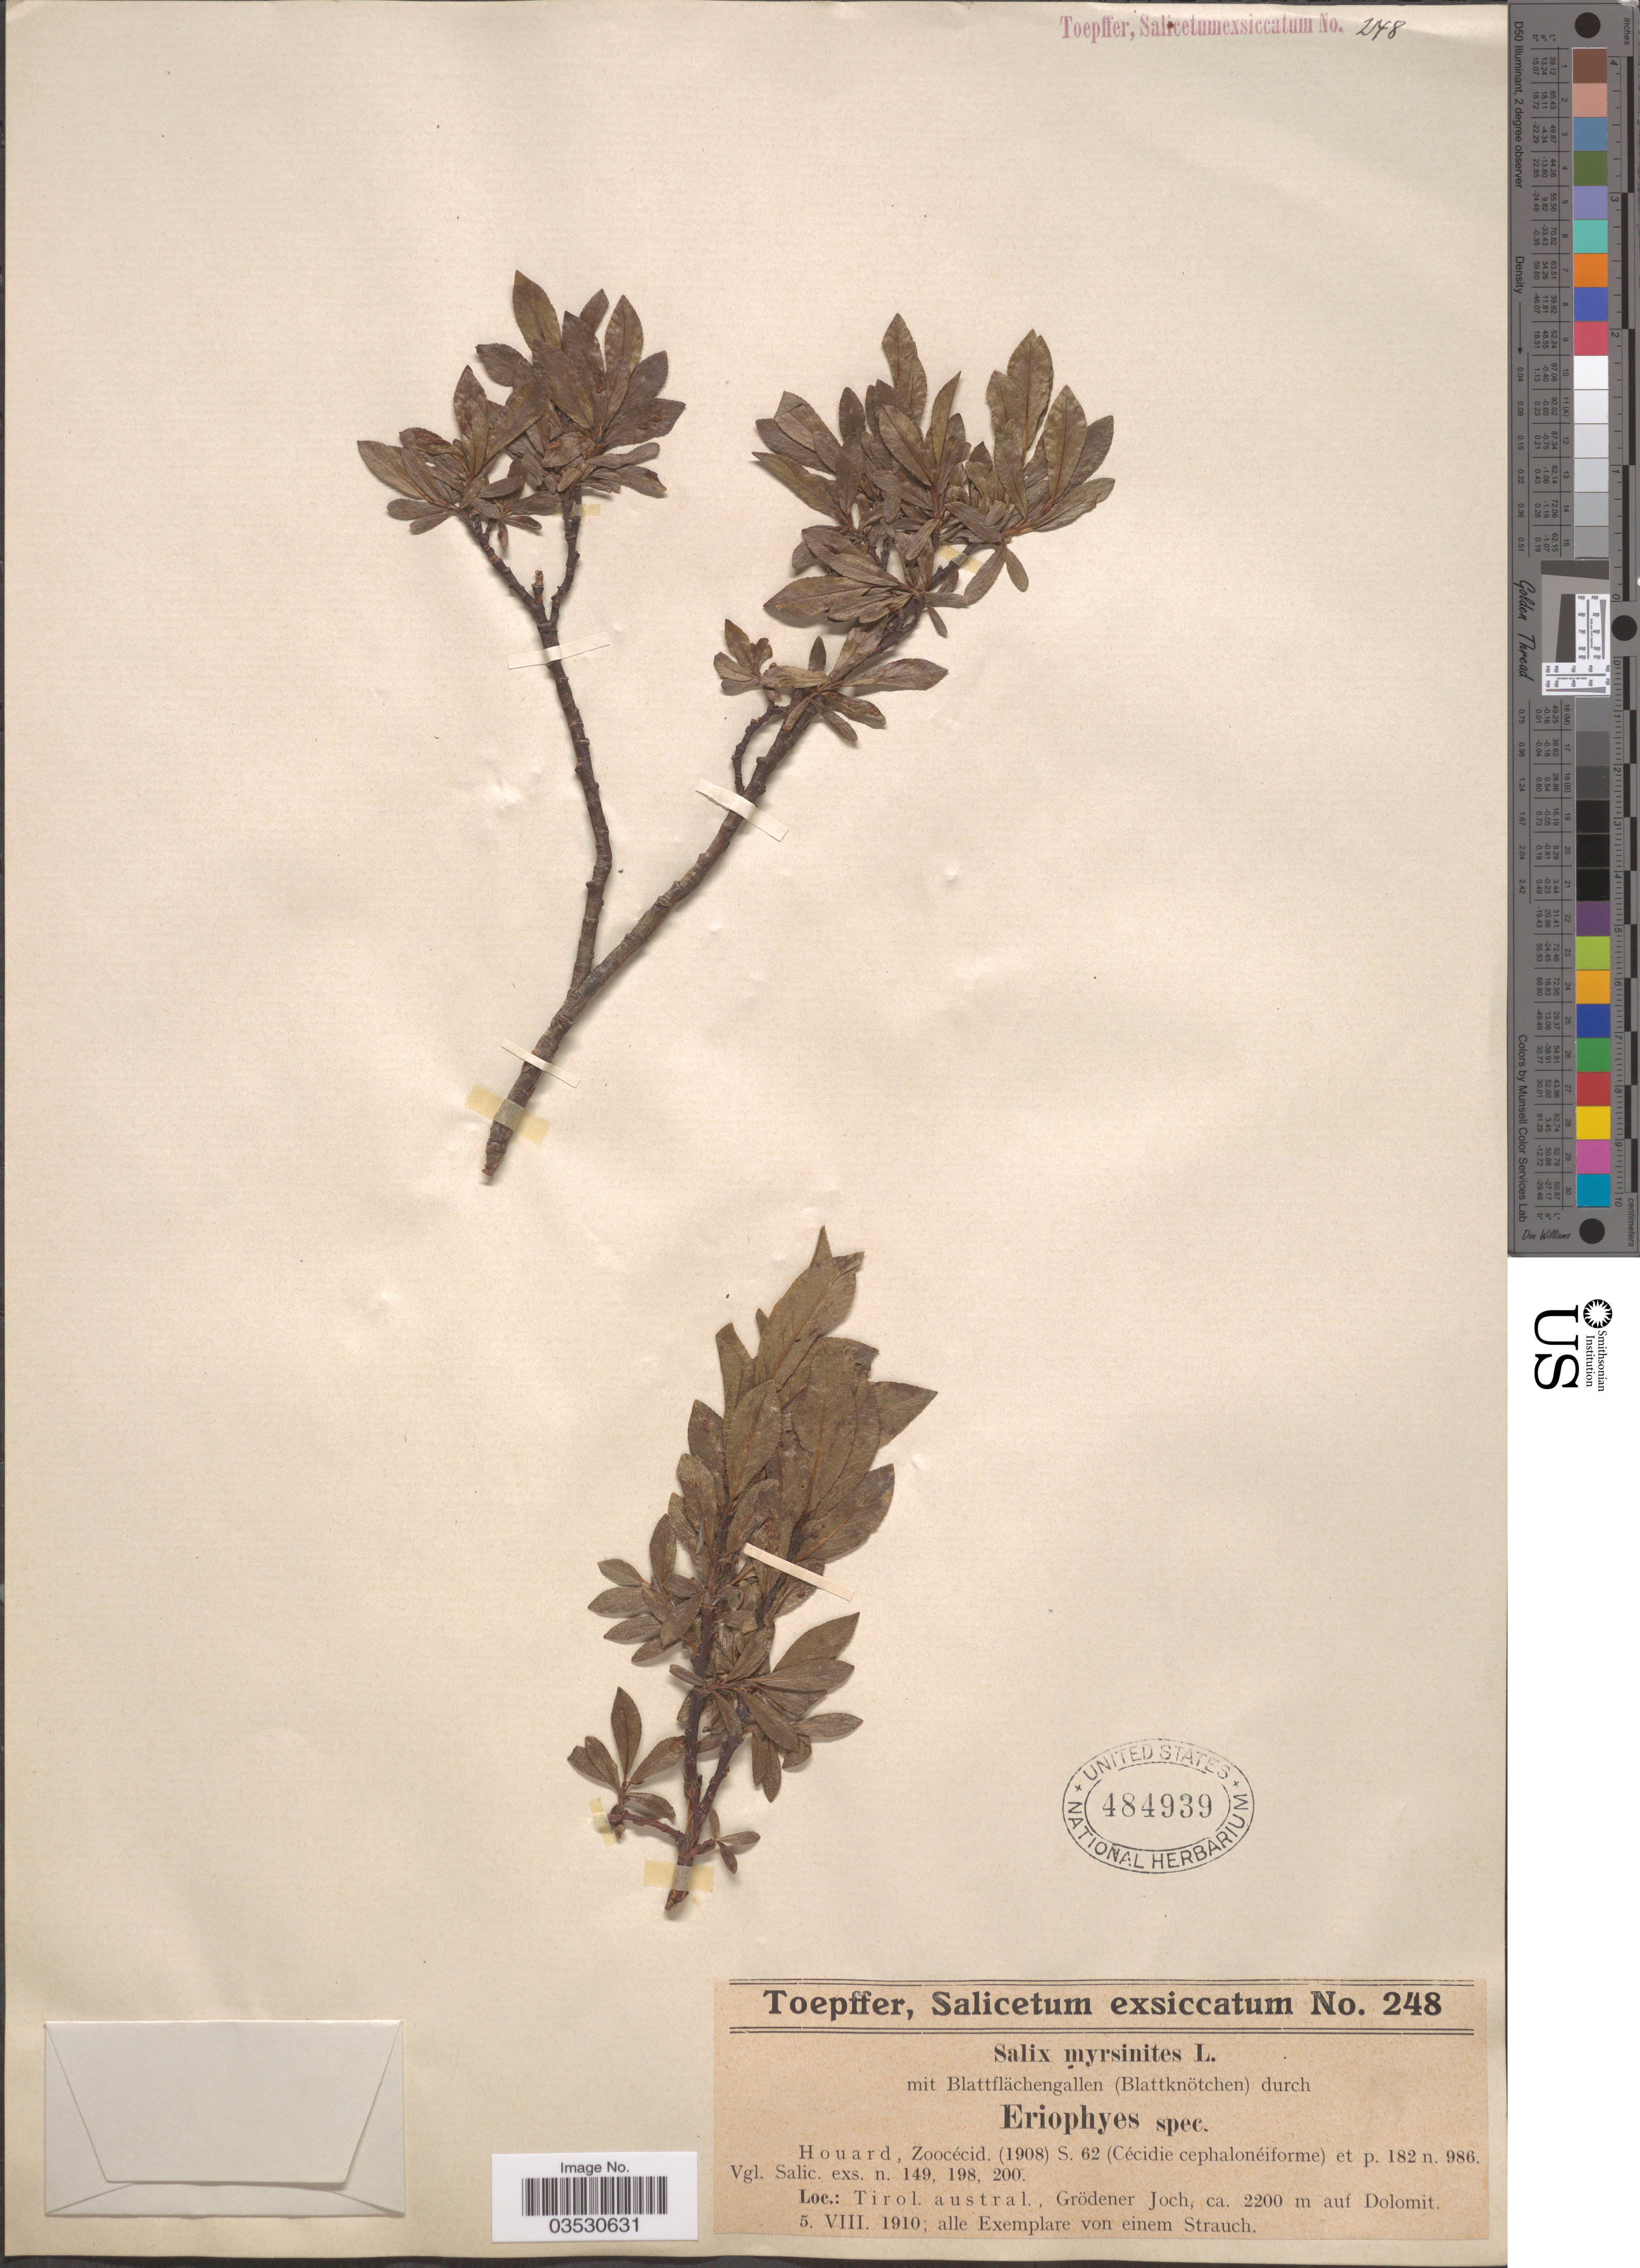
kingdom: Plantae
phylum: Tracheophyta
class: Magnoliopsida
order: Malpighiales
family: Salicaceae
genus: Salix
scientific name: Salix myrsinites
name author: L.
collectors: A. Toepffer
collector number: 248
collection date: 1910-08-05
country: Austria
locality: Tirol. austral., Grödener Joch, auf Dolomit.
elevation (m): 2200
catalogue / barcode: US 484939